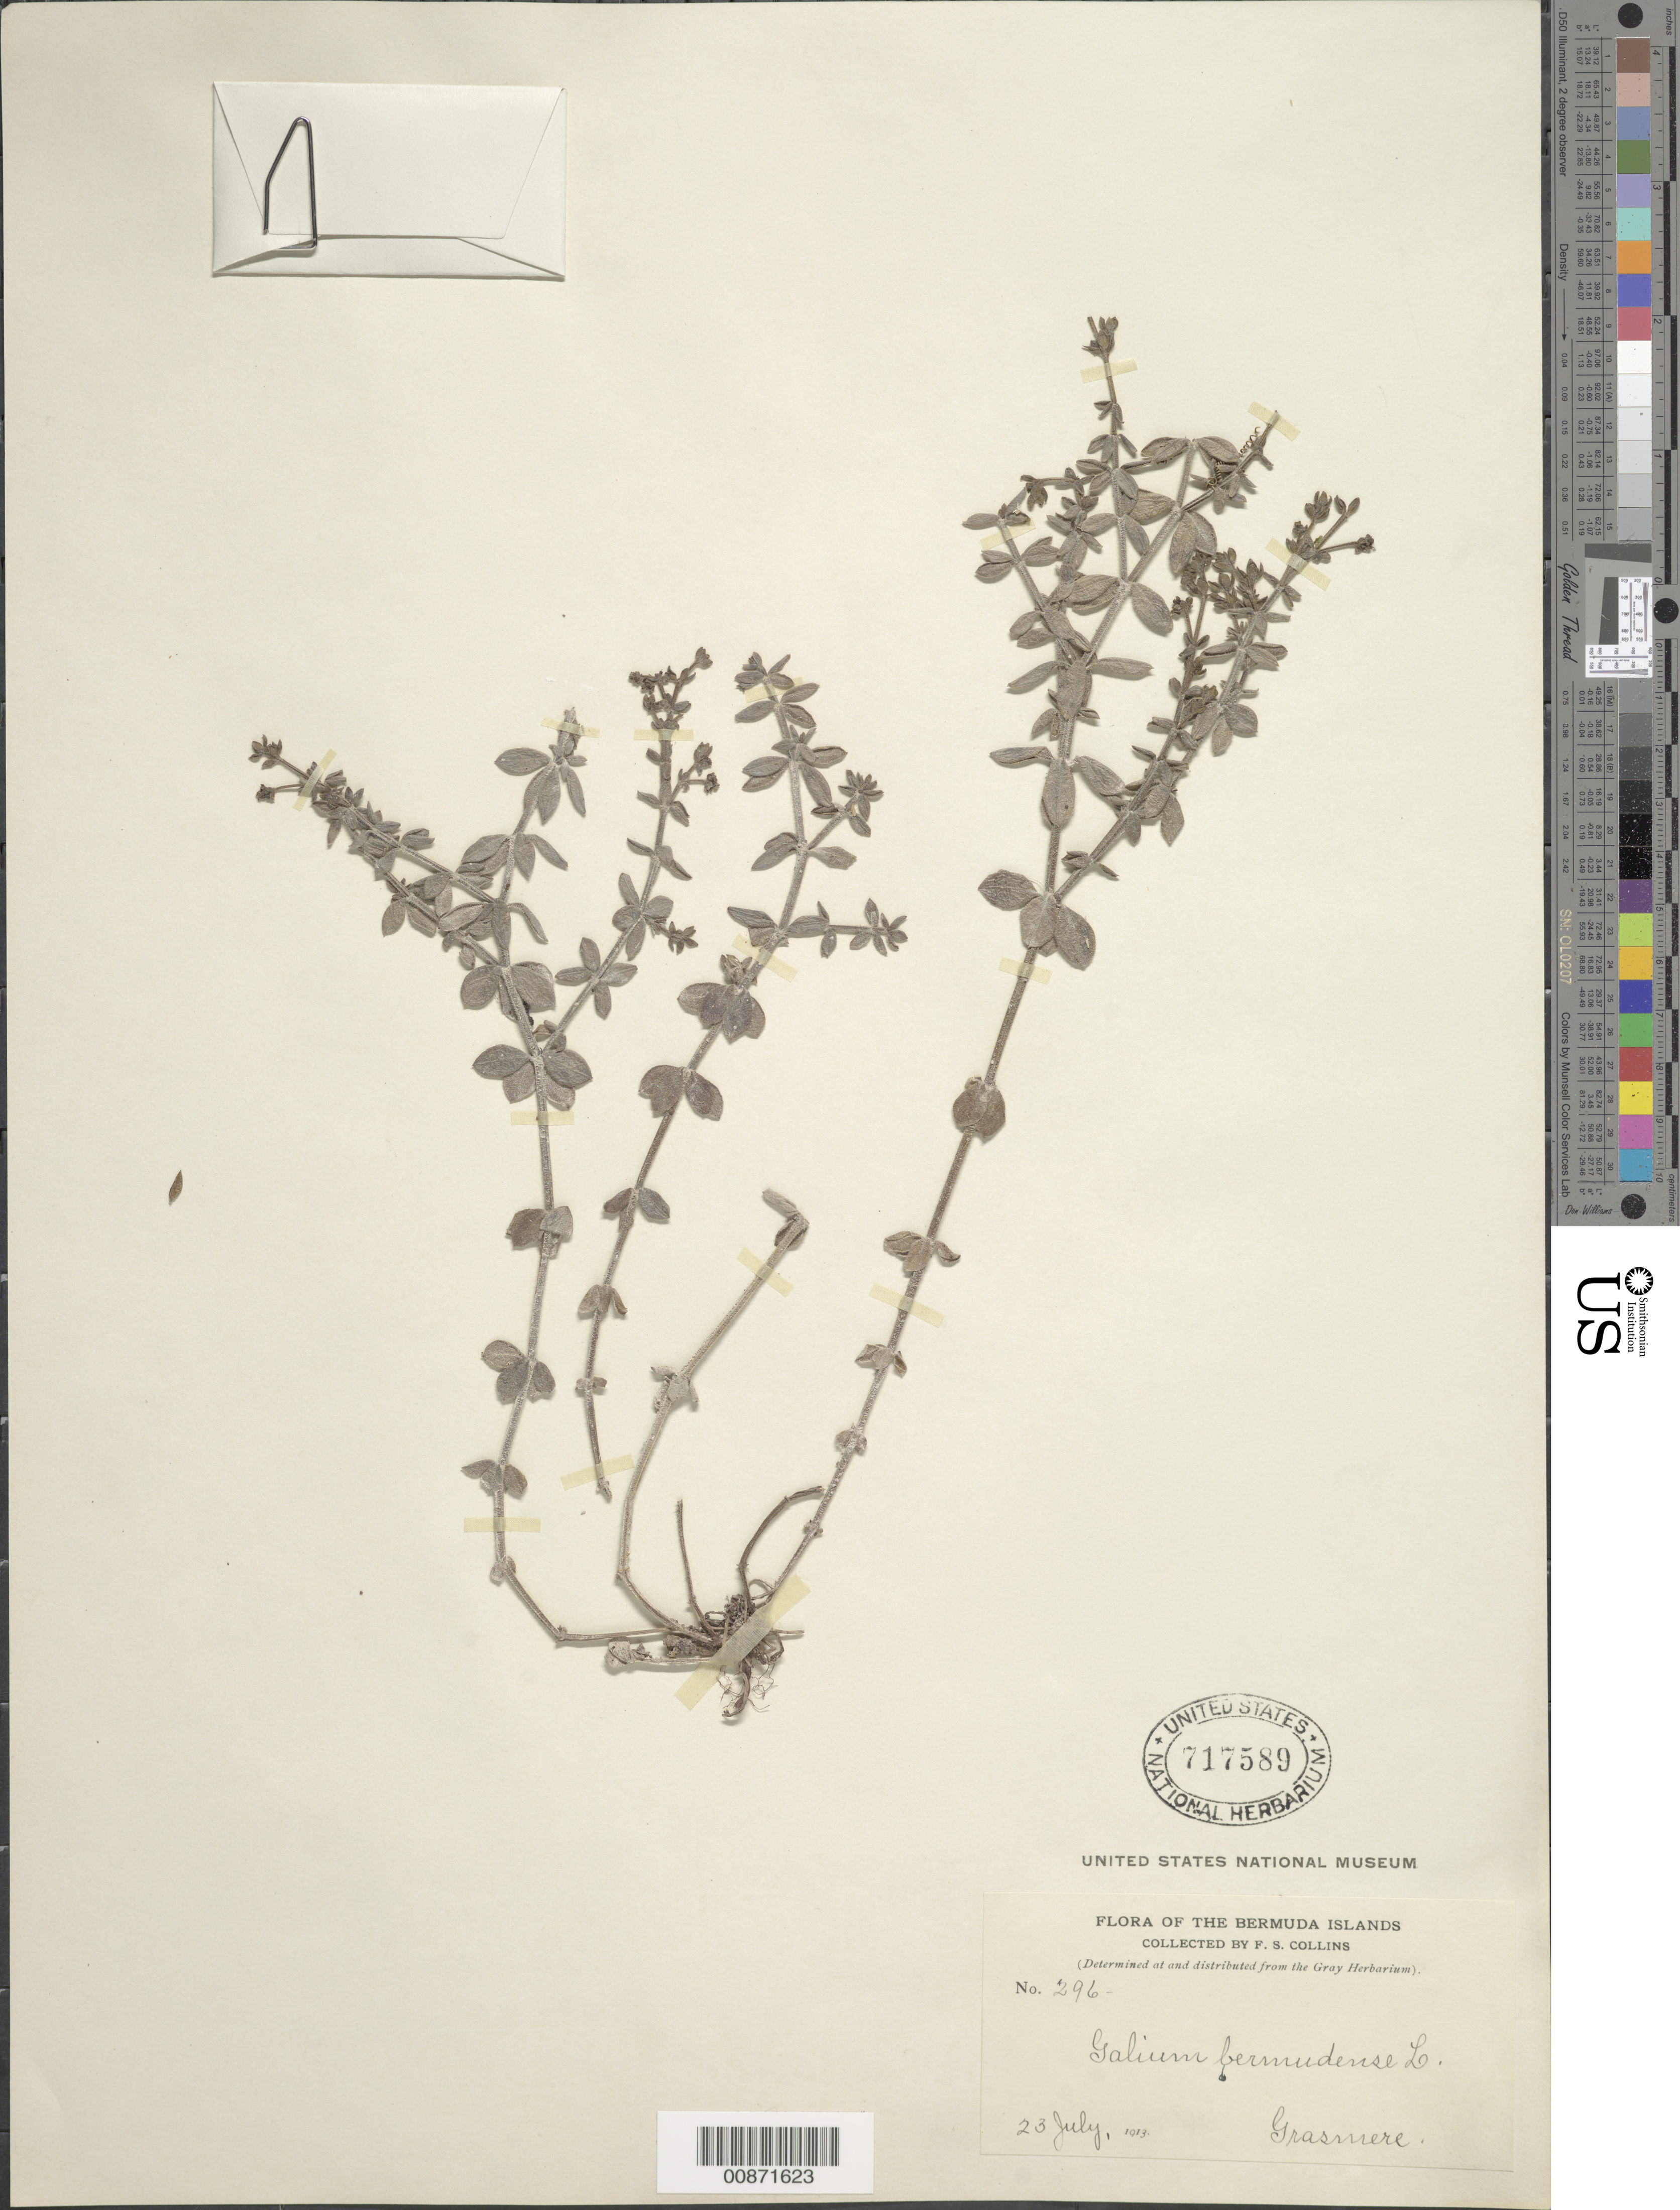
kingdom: Plantae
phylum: Tracheophyta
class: Magnoliopsida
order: Gentianales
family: Rubiaceae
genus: Galium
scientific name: Galium bermudense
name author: L.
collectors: F. Collins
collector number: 296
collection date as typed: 23 Jul 1913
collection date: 1913-07-23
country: Bermuda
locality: Grasmere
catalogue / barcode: US 717589